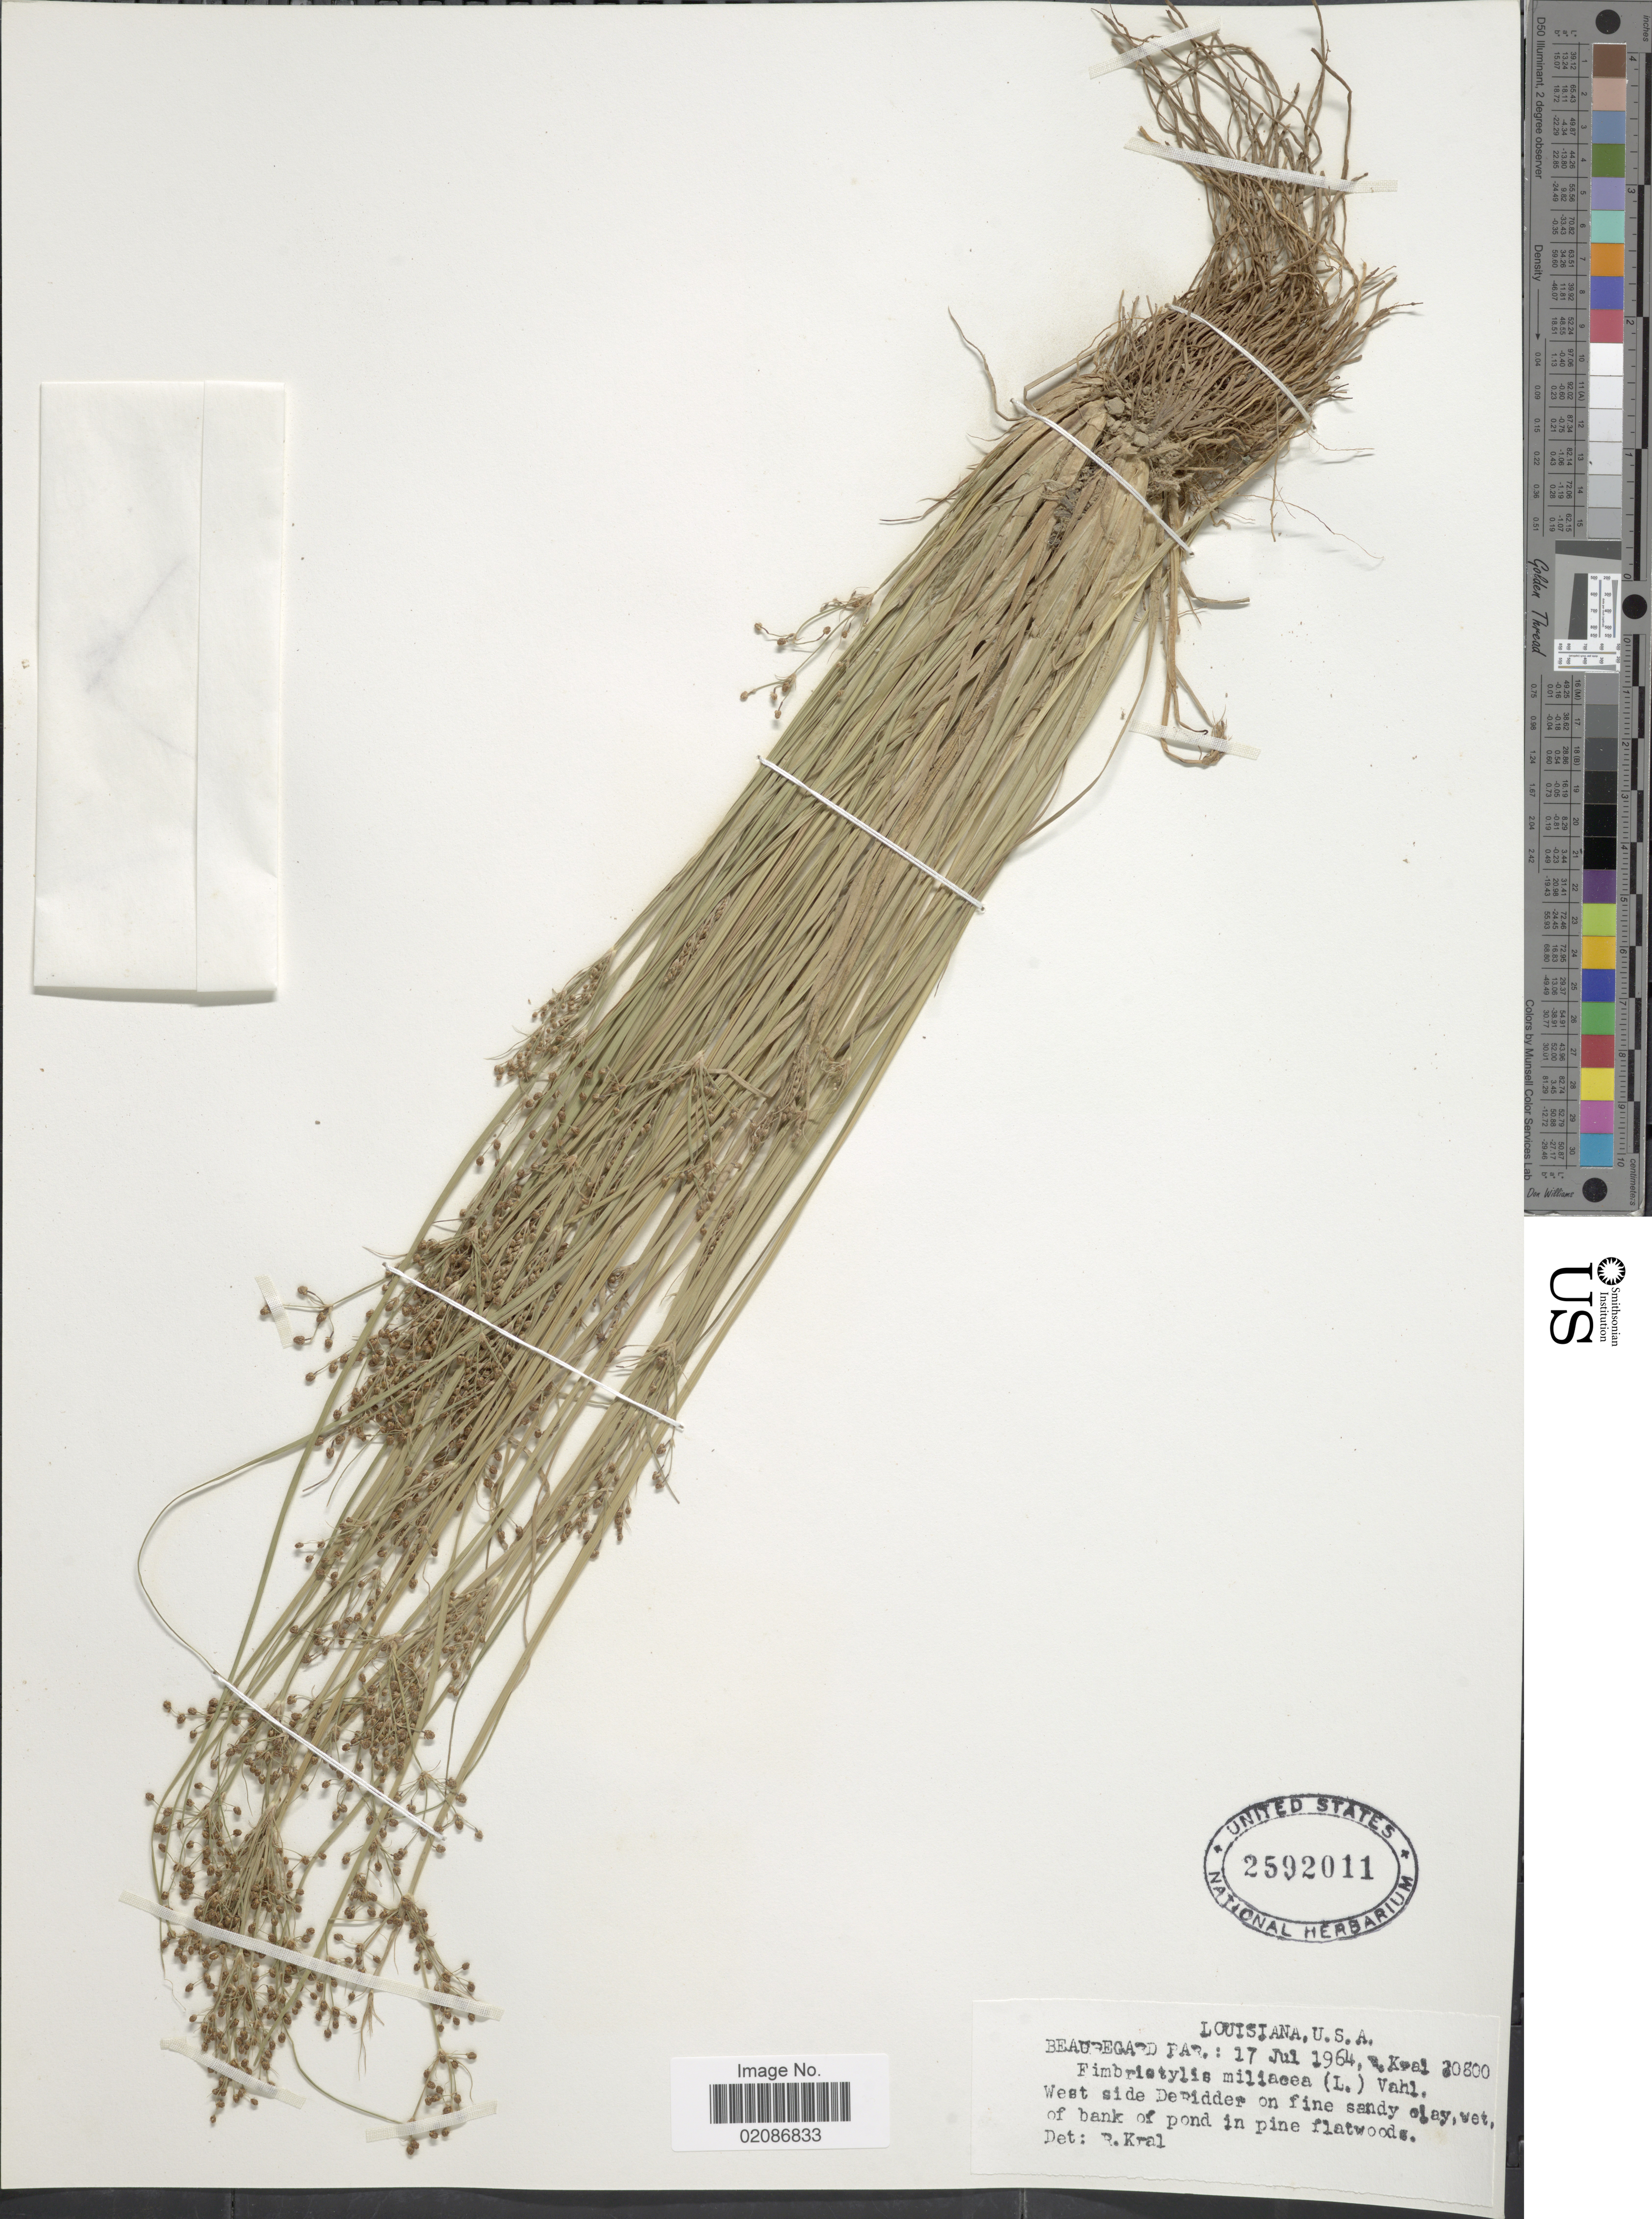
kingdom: Plantae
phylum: Tracheophyta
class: Liliopsida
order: Poales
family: Cyperaceae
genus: Fimbristylis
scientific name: Fimbristylis littoralis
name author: Gaudich.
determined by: Strong, M. T., (US), Smithsonian Institution - National Museum of Natural History (UNITED STATES)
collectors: R. Kral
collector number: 20800*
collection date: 1964-07-17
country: United States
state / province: Louisiana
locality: Beauregard Par.: West side DeRidder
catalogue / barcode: US 2592011